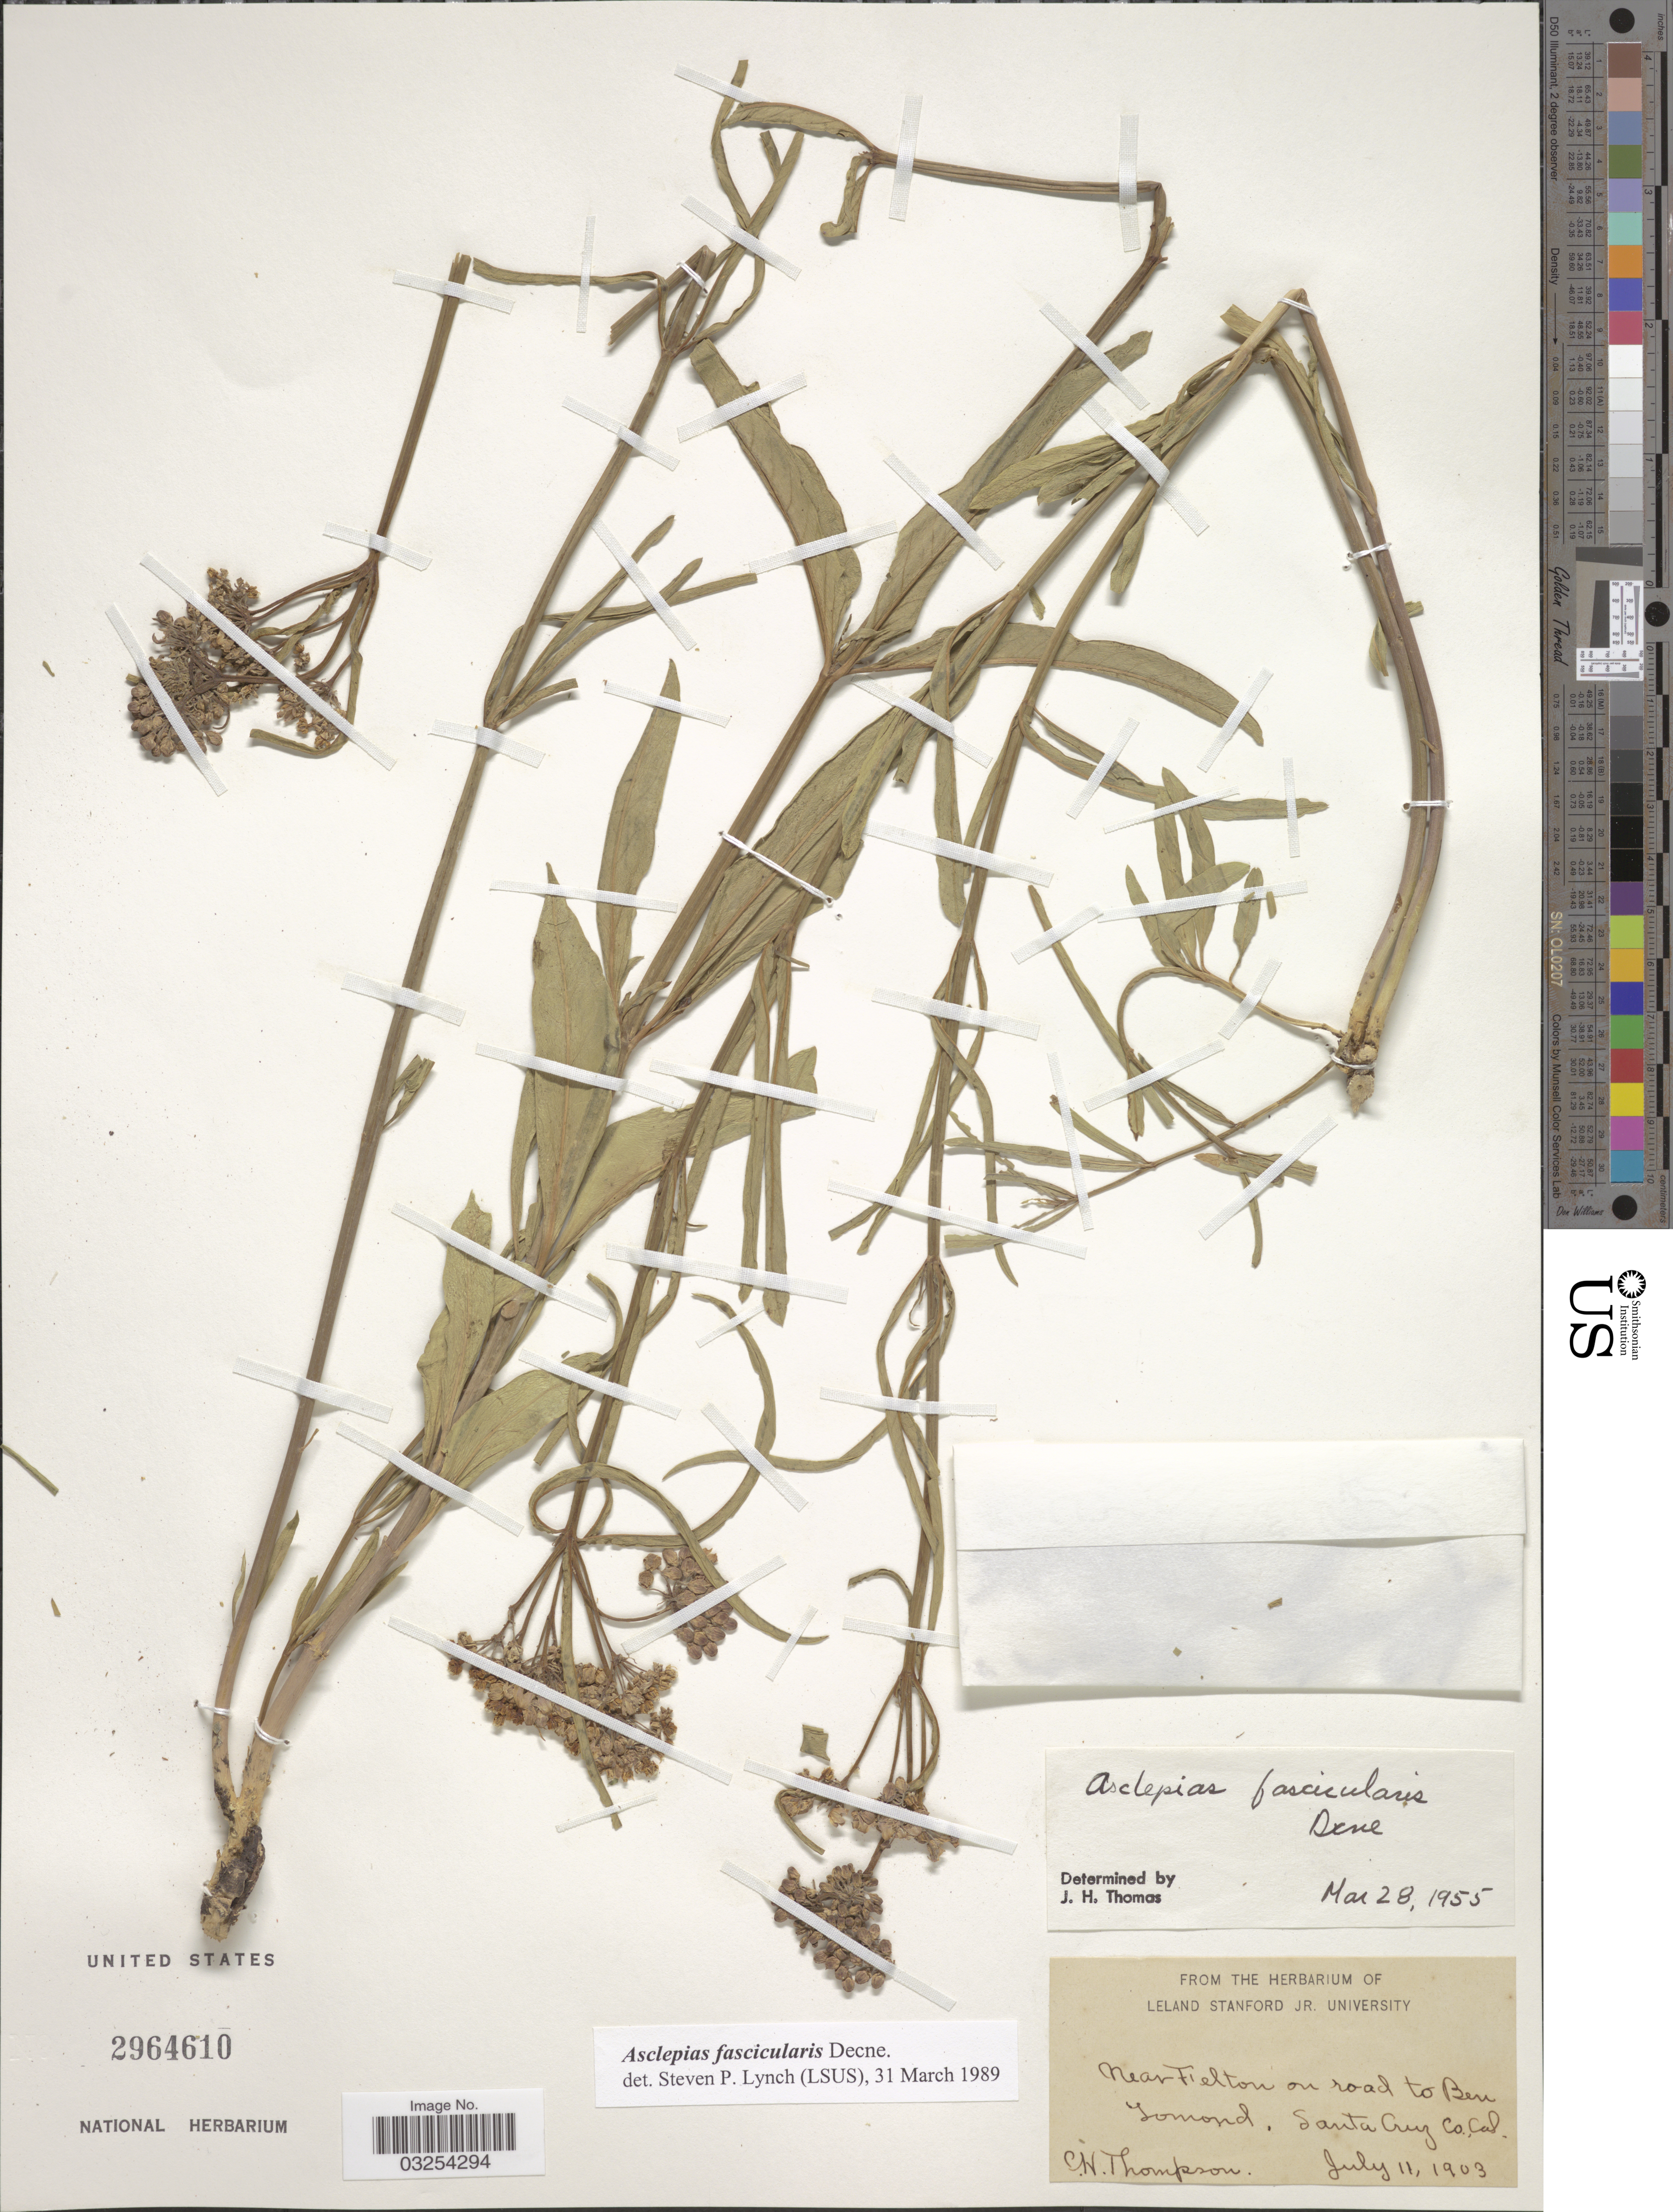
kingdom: Plantae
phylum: Tracheophyta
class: Magnoliopsida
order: Gentianales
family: Apocynaceae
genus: Asclepias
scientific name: Asclepias fascicularis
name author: Decne.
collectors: C. H. Thompson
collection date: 1903-07-11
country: United States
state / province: California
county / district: Santa Cruz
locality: Near Felton on road to Ben Gomond, Santa Cruz Co.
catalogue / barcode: US 2964610